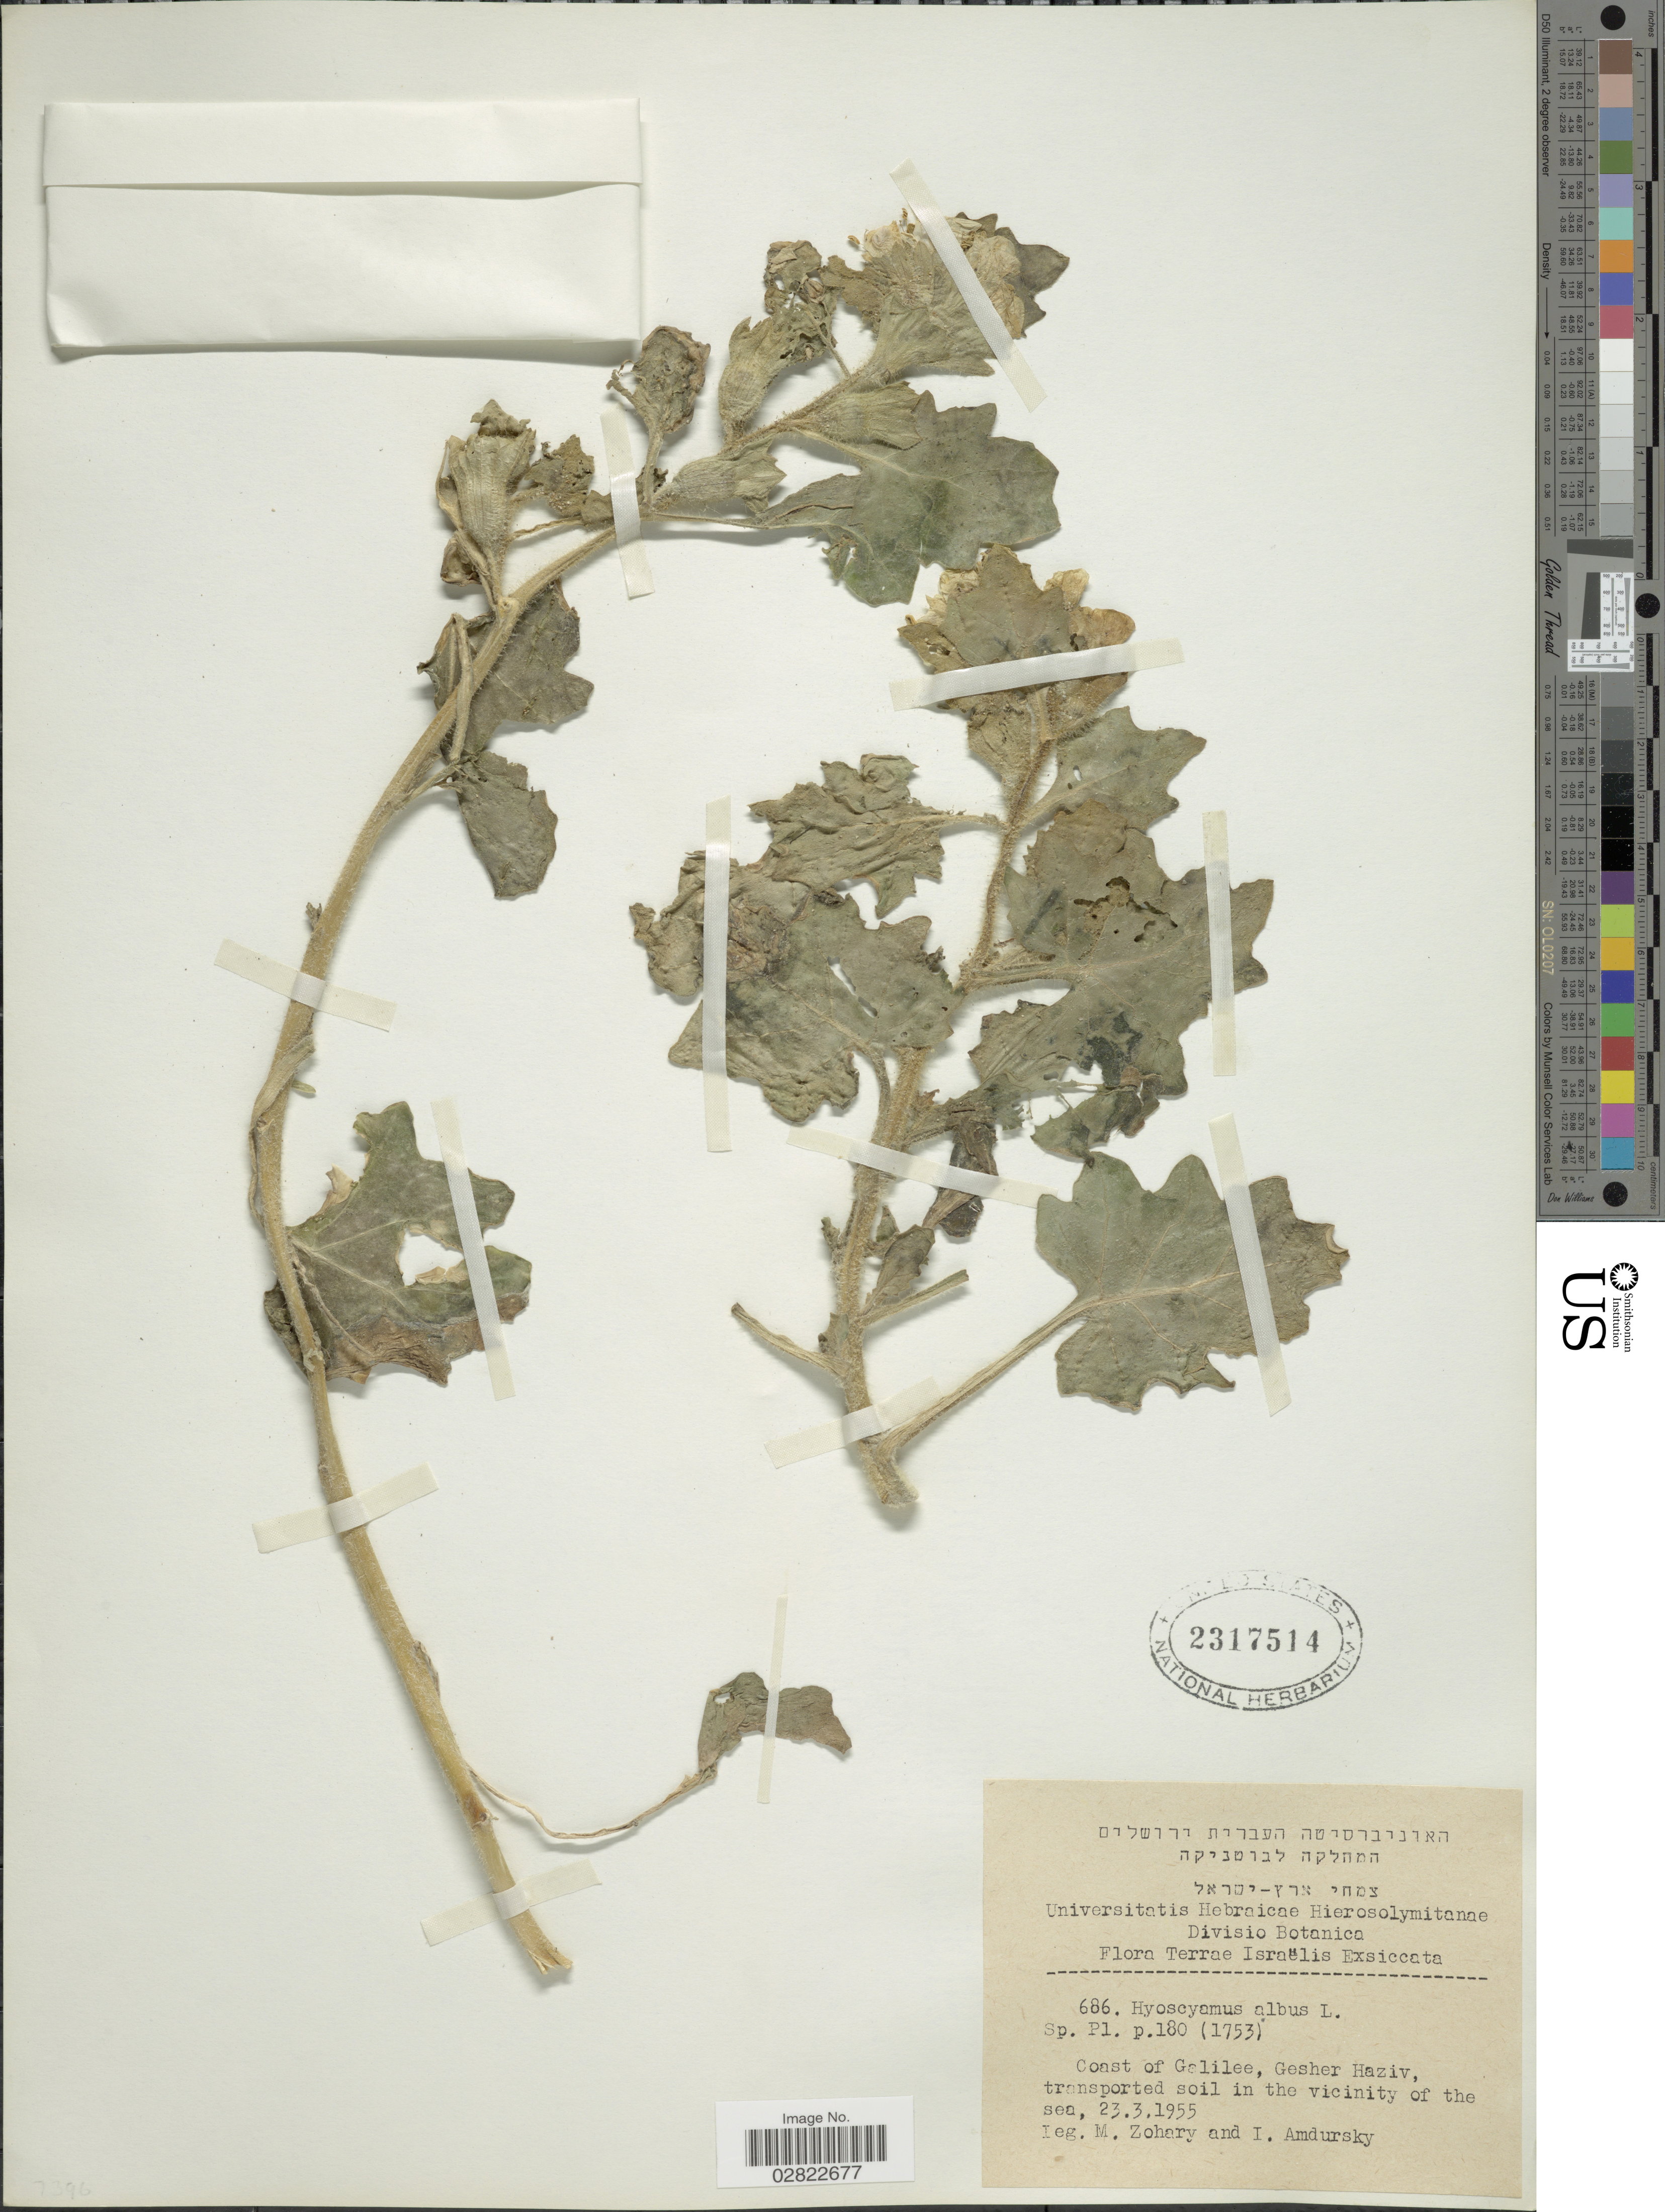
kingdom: Plantae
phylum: Tracheophyta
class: Magnoliopsida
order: Solanales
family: Solanaceae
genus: Hyoscyamus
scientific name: Hyoscyamus albus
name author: L.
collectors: M. Zohary & I. Amdursky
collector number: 686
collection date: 1955-03-23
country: Israel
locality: Coast of Galilee, Gesher Haziv, transported soil in the vicinity of the sea.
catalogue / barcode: US 2317514